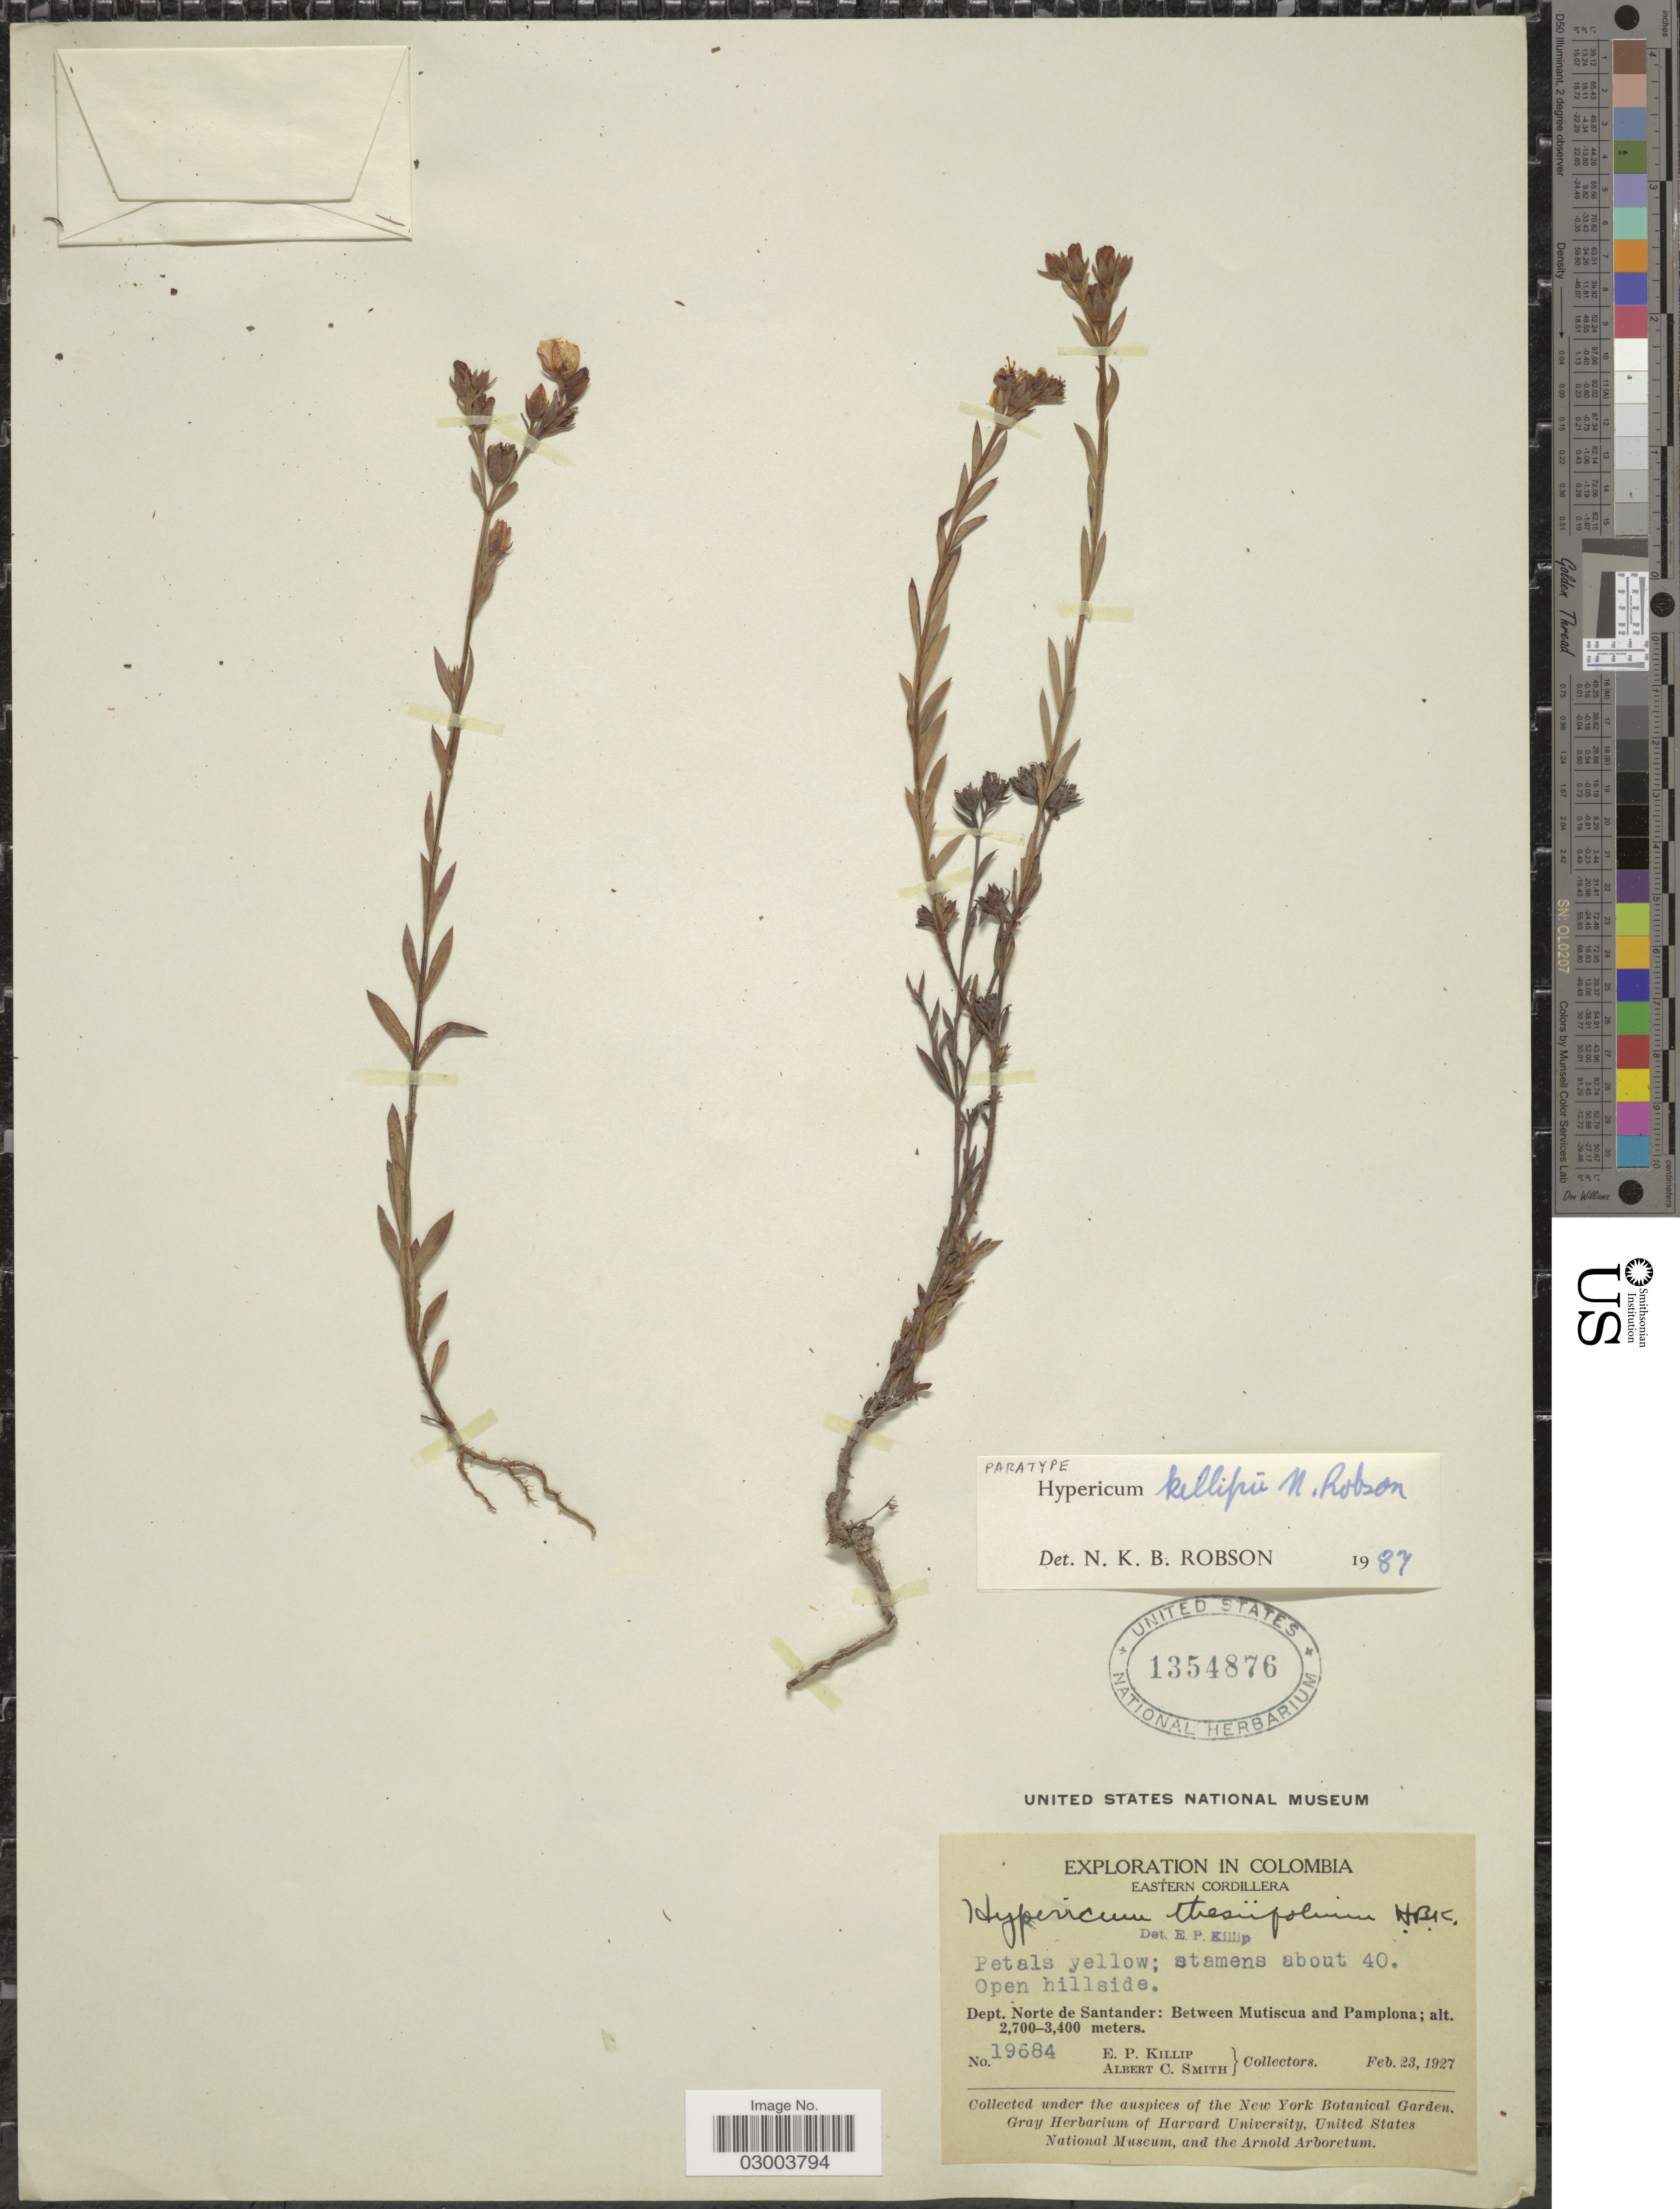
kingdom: Plantae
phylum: Tracheophyta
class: Magnoliopsida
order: Malpighiales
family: Hypericaceae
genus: Hypericum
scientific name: Hypericum killipii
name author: N. Robson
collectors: E. P. Killip & A. C. Smith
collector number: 19684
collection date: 1927-02-23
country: Colombia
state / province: Norte de Santander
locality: Eastern Cordillera, Dept. Norte de Santander: Between Mutiscua and Pamplona.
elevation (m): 2700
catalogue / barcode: US 1354876